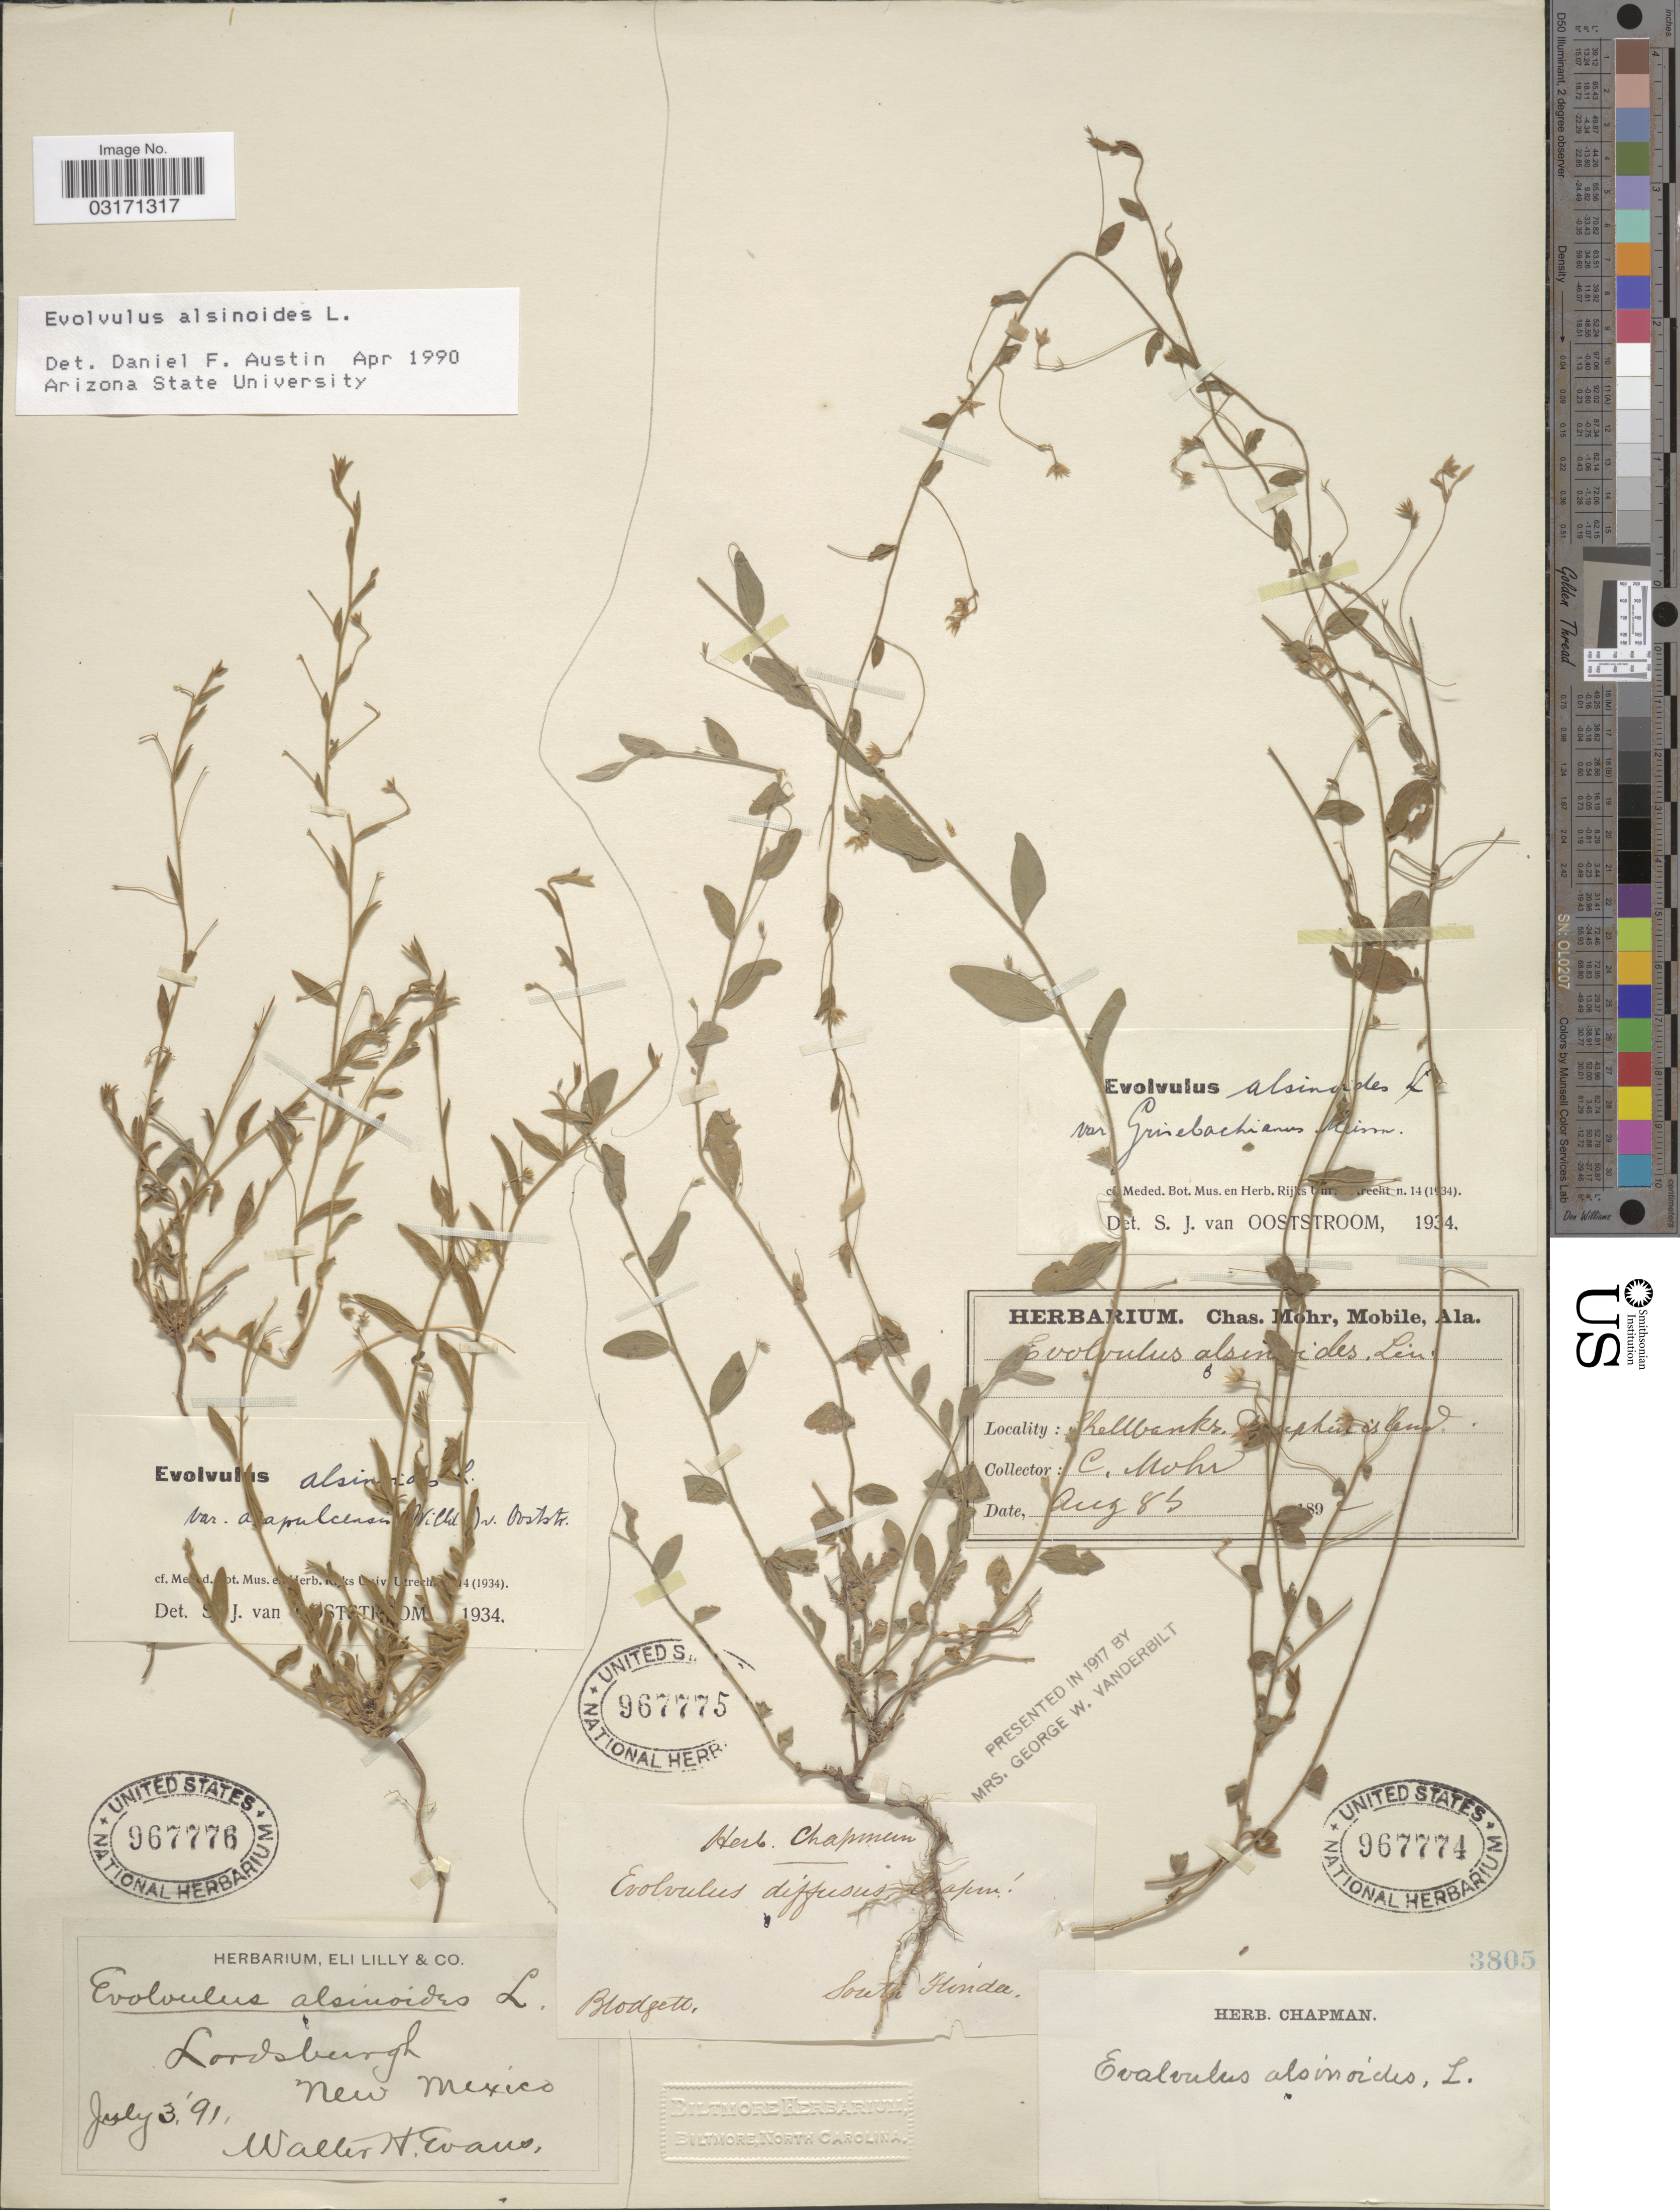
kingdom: Plantae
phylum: Tracheophyta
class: Magnoliopsida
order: Solanales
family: Convolvulaceae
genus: Evolvulus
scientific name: Evolvulus alsinoides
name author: (L.) L.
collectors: Blodgett, --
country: United States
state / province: Florida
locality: South Florida.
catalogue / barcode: US 967774